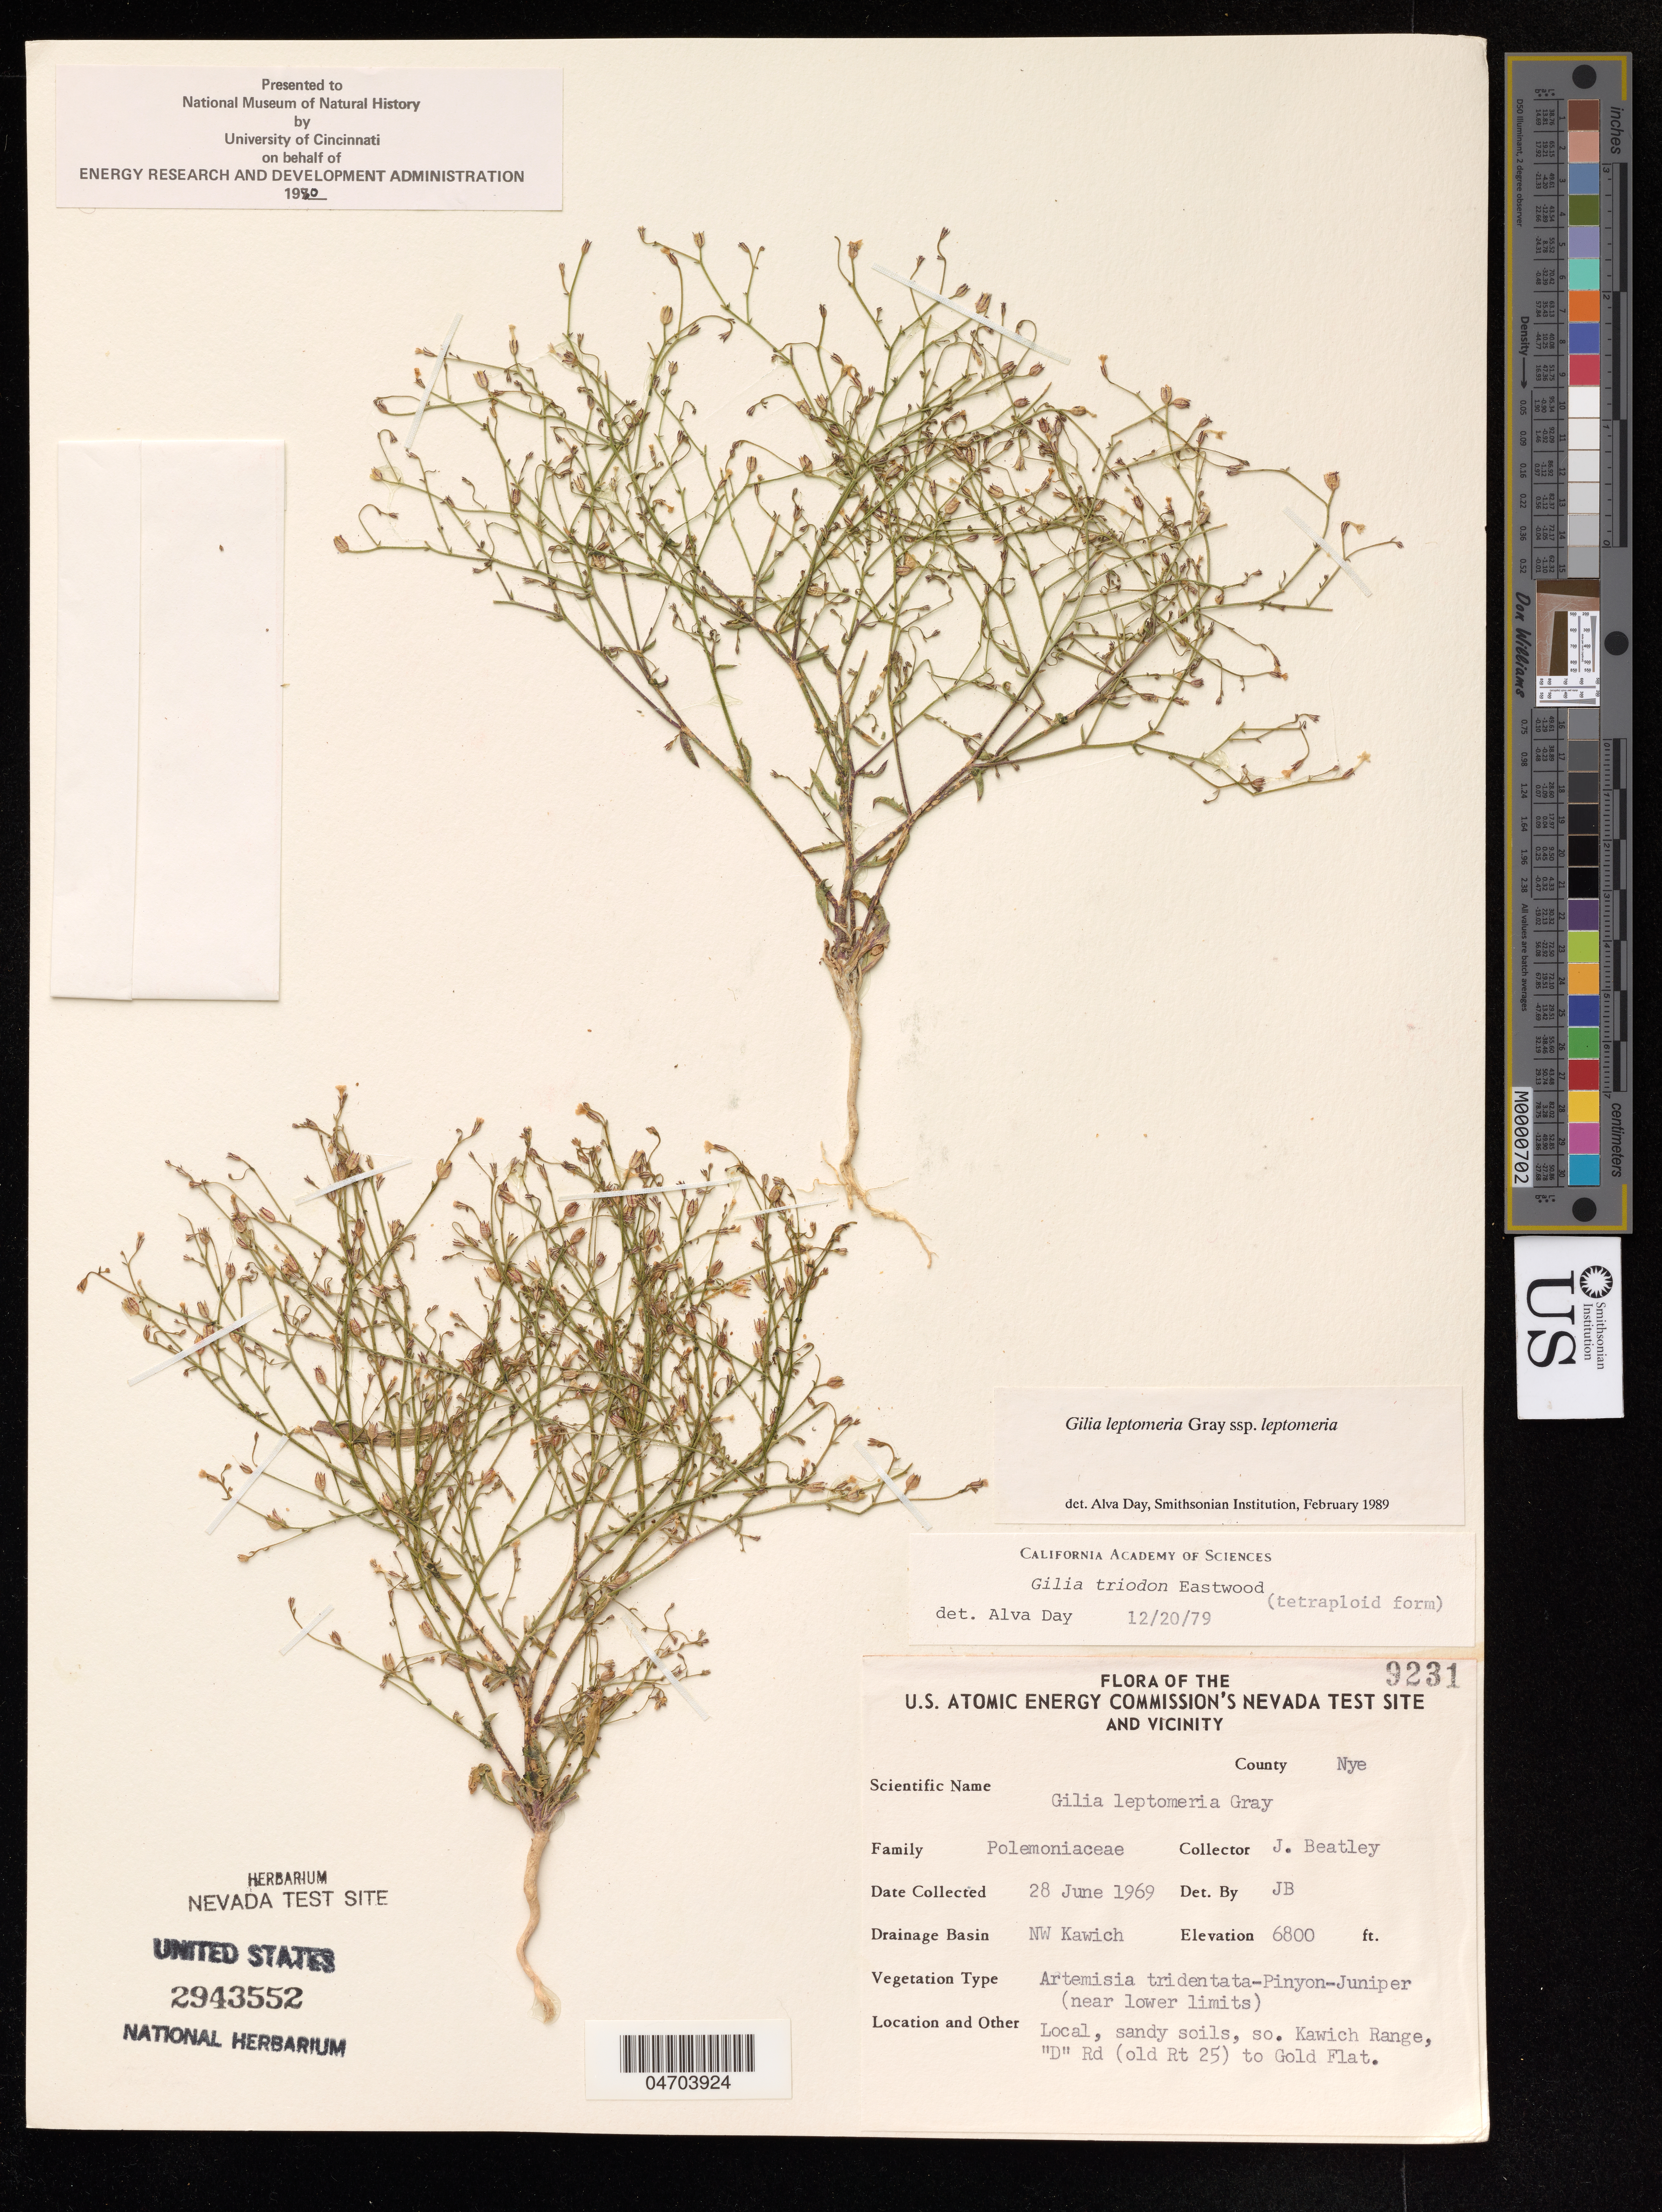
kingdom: Plantae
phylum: Tracheophyta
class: Magnoliopsida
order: Ericales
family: Polemoniaceae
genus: Gilia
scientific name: Gilia leptomeria subsp. leptomeria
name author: A. Gray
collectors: J. Beatley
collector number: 9231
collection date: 1969-06-28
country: United States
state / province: Nevada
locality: Nye County.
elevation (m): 2073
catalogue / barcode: US 2943552